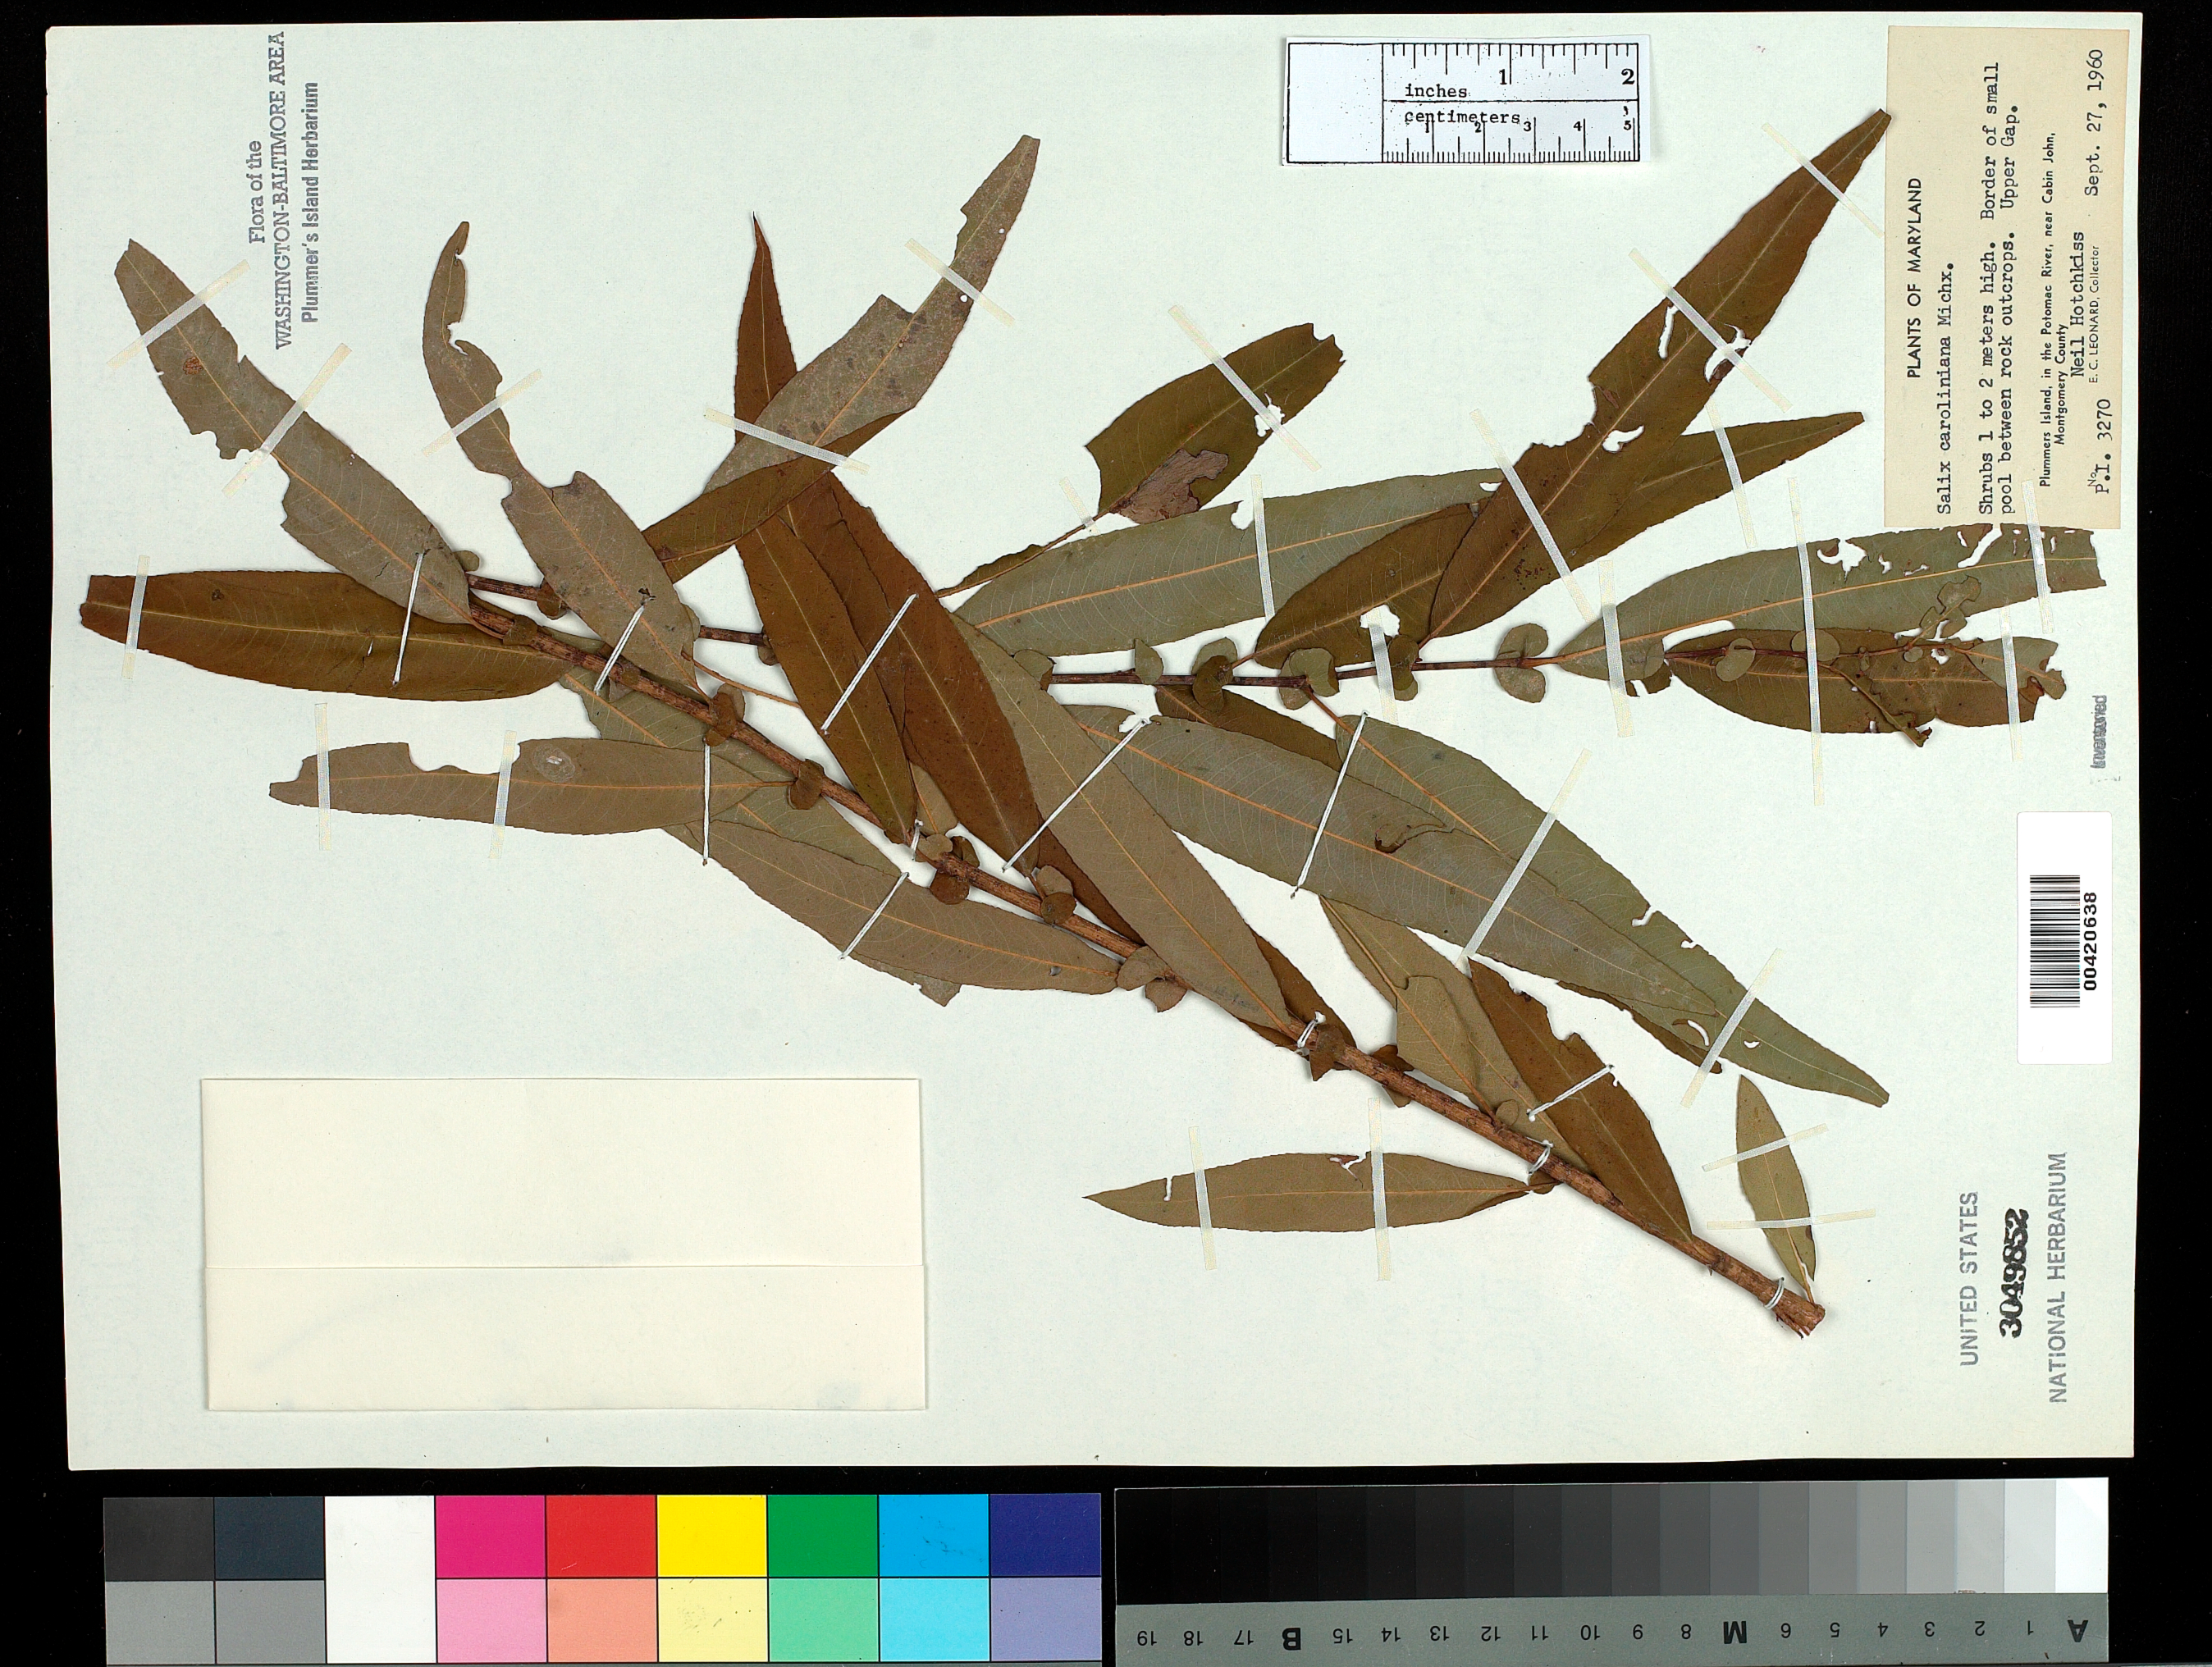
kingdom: Plantae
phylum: Tracheophyta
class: Magnoliopsida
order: Malpighiales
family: Salicaceae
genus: Salix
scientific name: Salix caroliniana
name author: Michx.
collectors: E. C. Leonard & N. Hotchkiss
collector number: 3270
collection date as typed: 17 Sep 1960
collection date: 1960-09-17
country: United States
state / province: Maryland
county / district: Montgomery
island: Plummers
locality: Plummer's Island; Upper Gap C. & O. Canal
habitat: Border of small pool between rock outcrops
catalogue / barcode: US 3049852